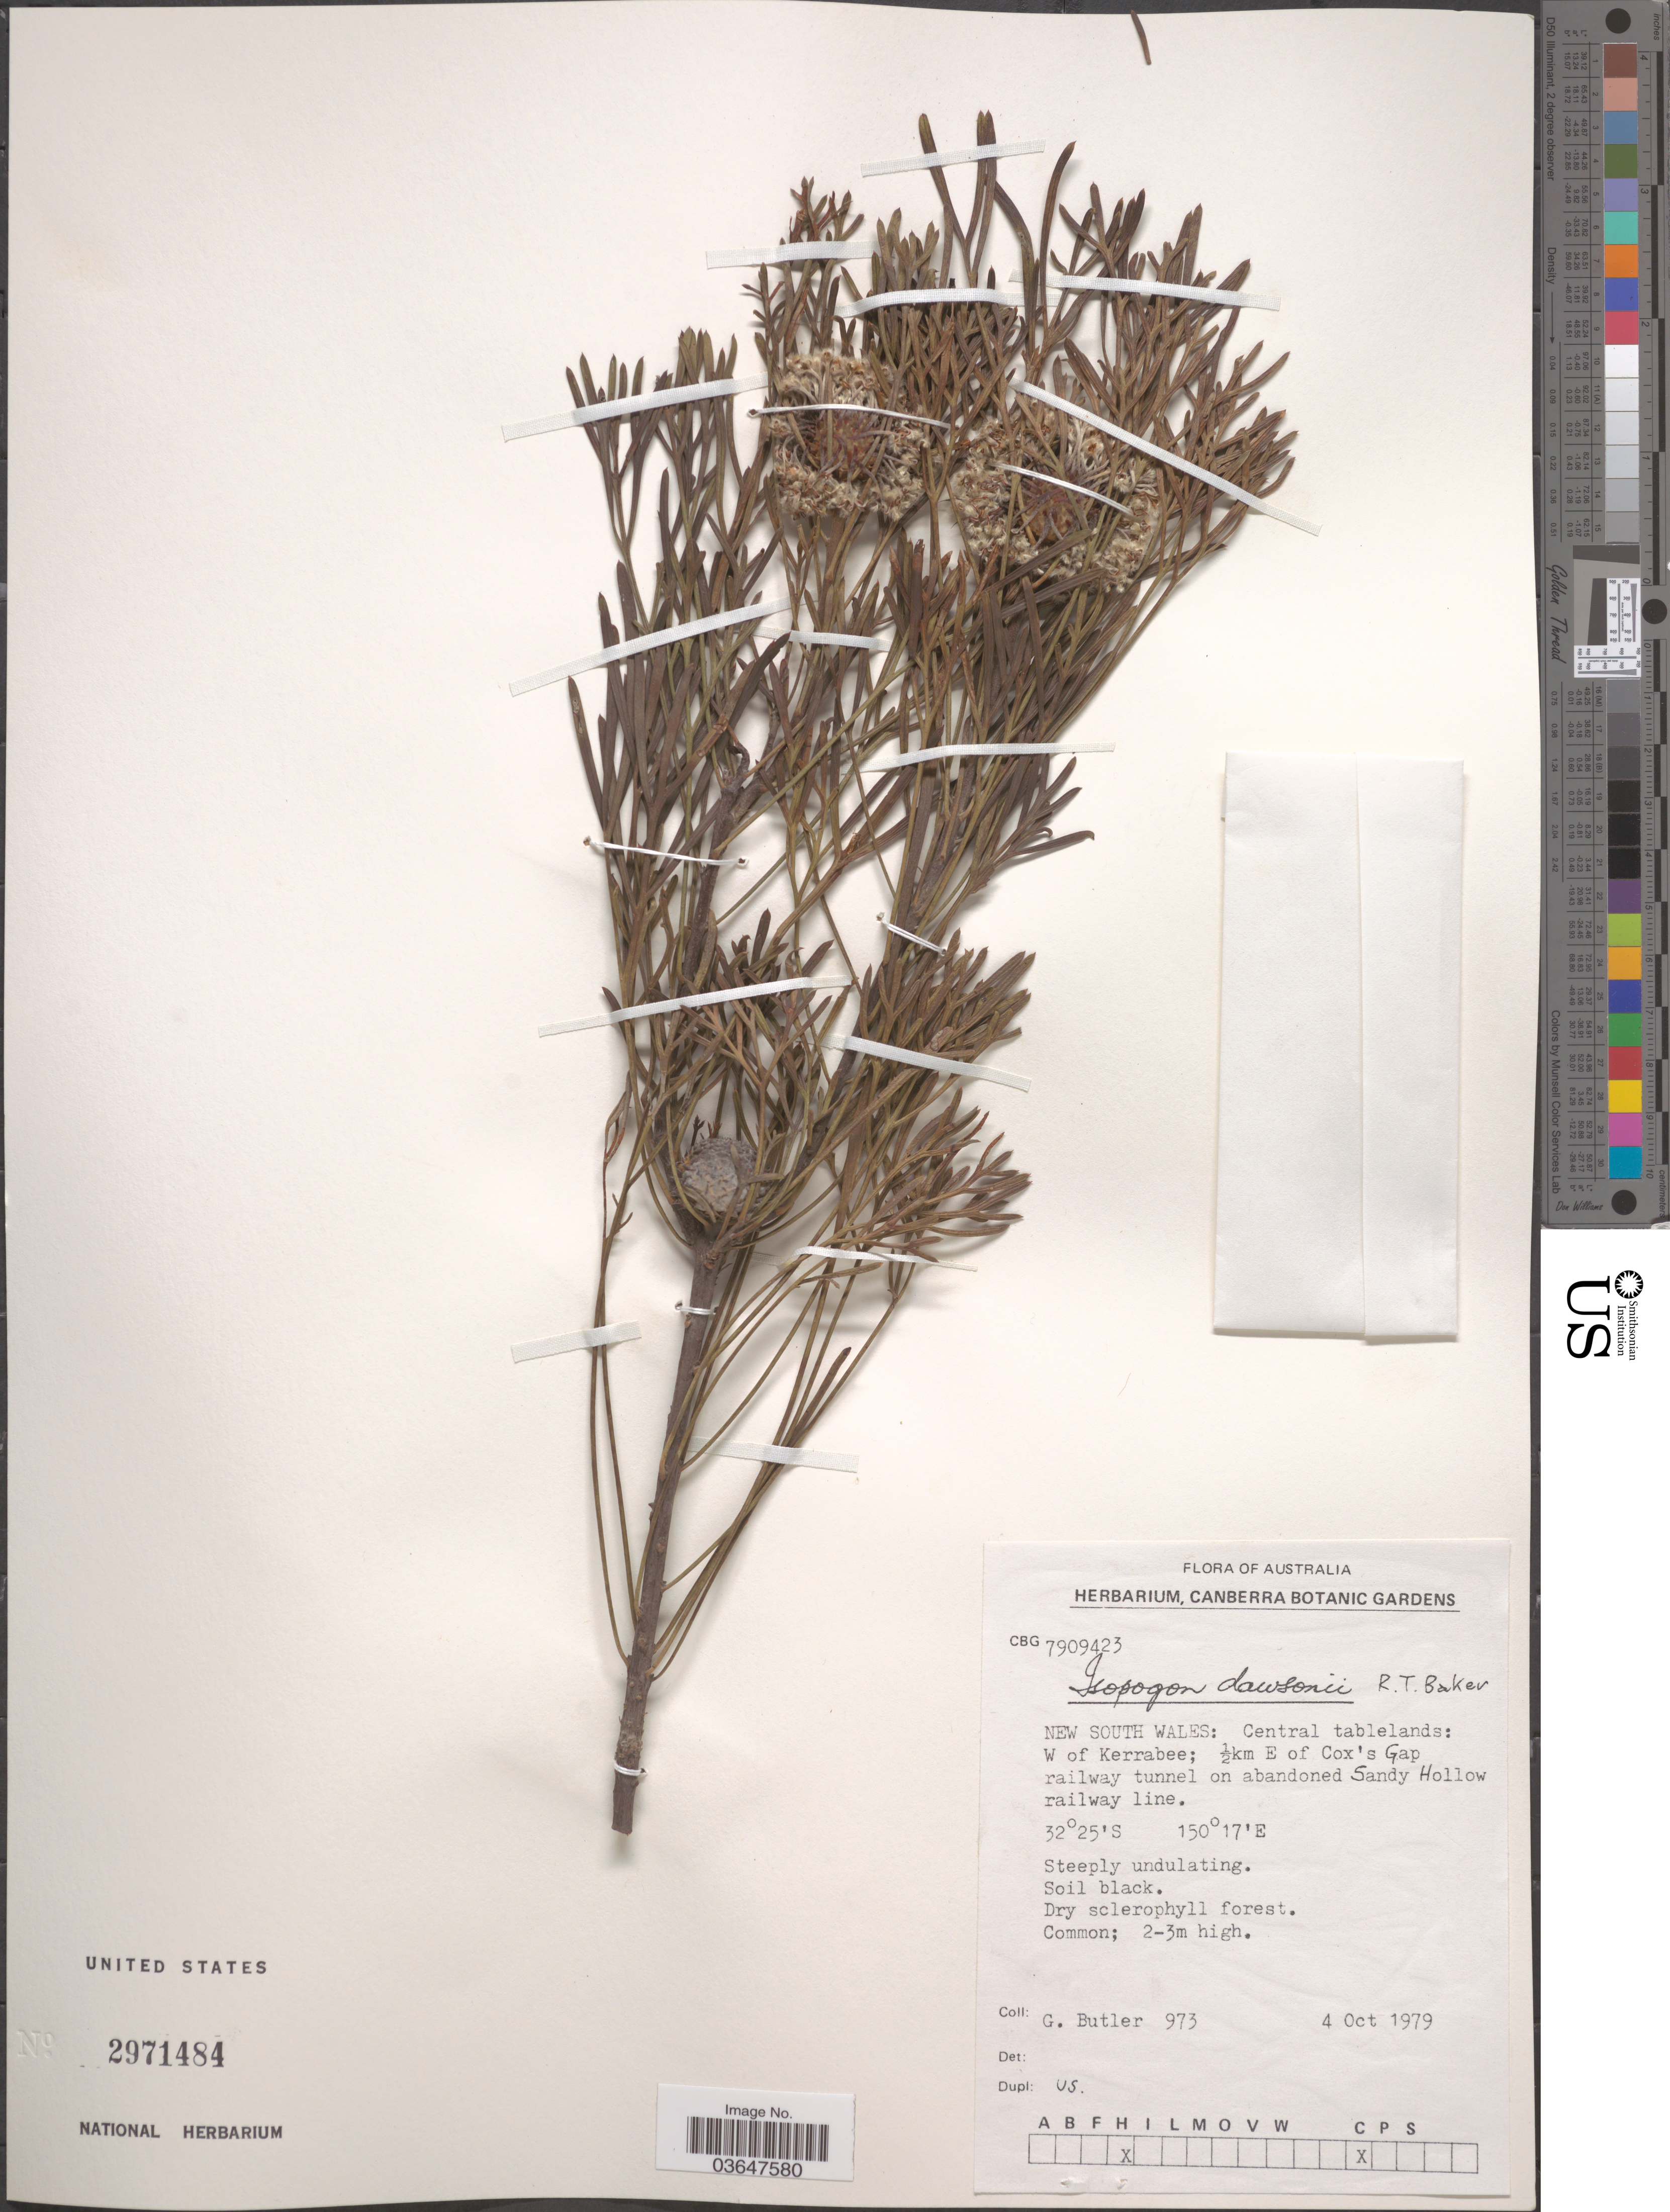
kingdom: Plantae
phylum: Tracheophyta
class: Magnoliopsida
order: Proteales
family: Proteaceae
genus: Isopogon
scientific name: Isopogon dawsonii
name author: R.T. Baker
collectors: G. D. Butler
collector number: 973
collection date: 1979-10-04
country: Australia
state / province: New South Wales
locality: Central tablelands; W of Kerrabee; ½km E of Cox's Gap railway tunnel on abandoned Sandy Hollow railway line.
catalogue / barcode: US 2971484